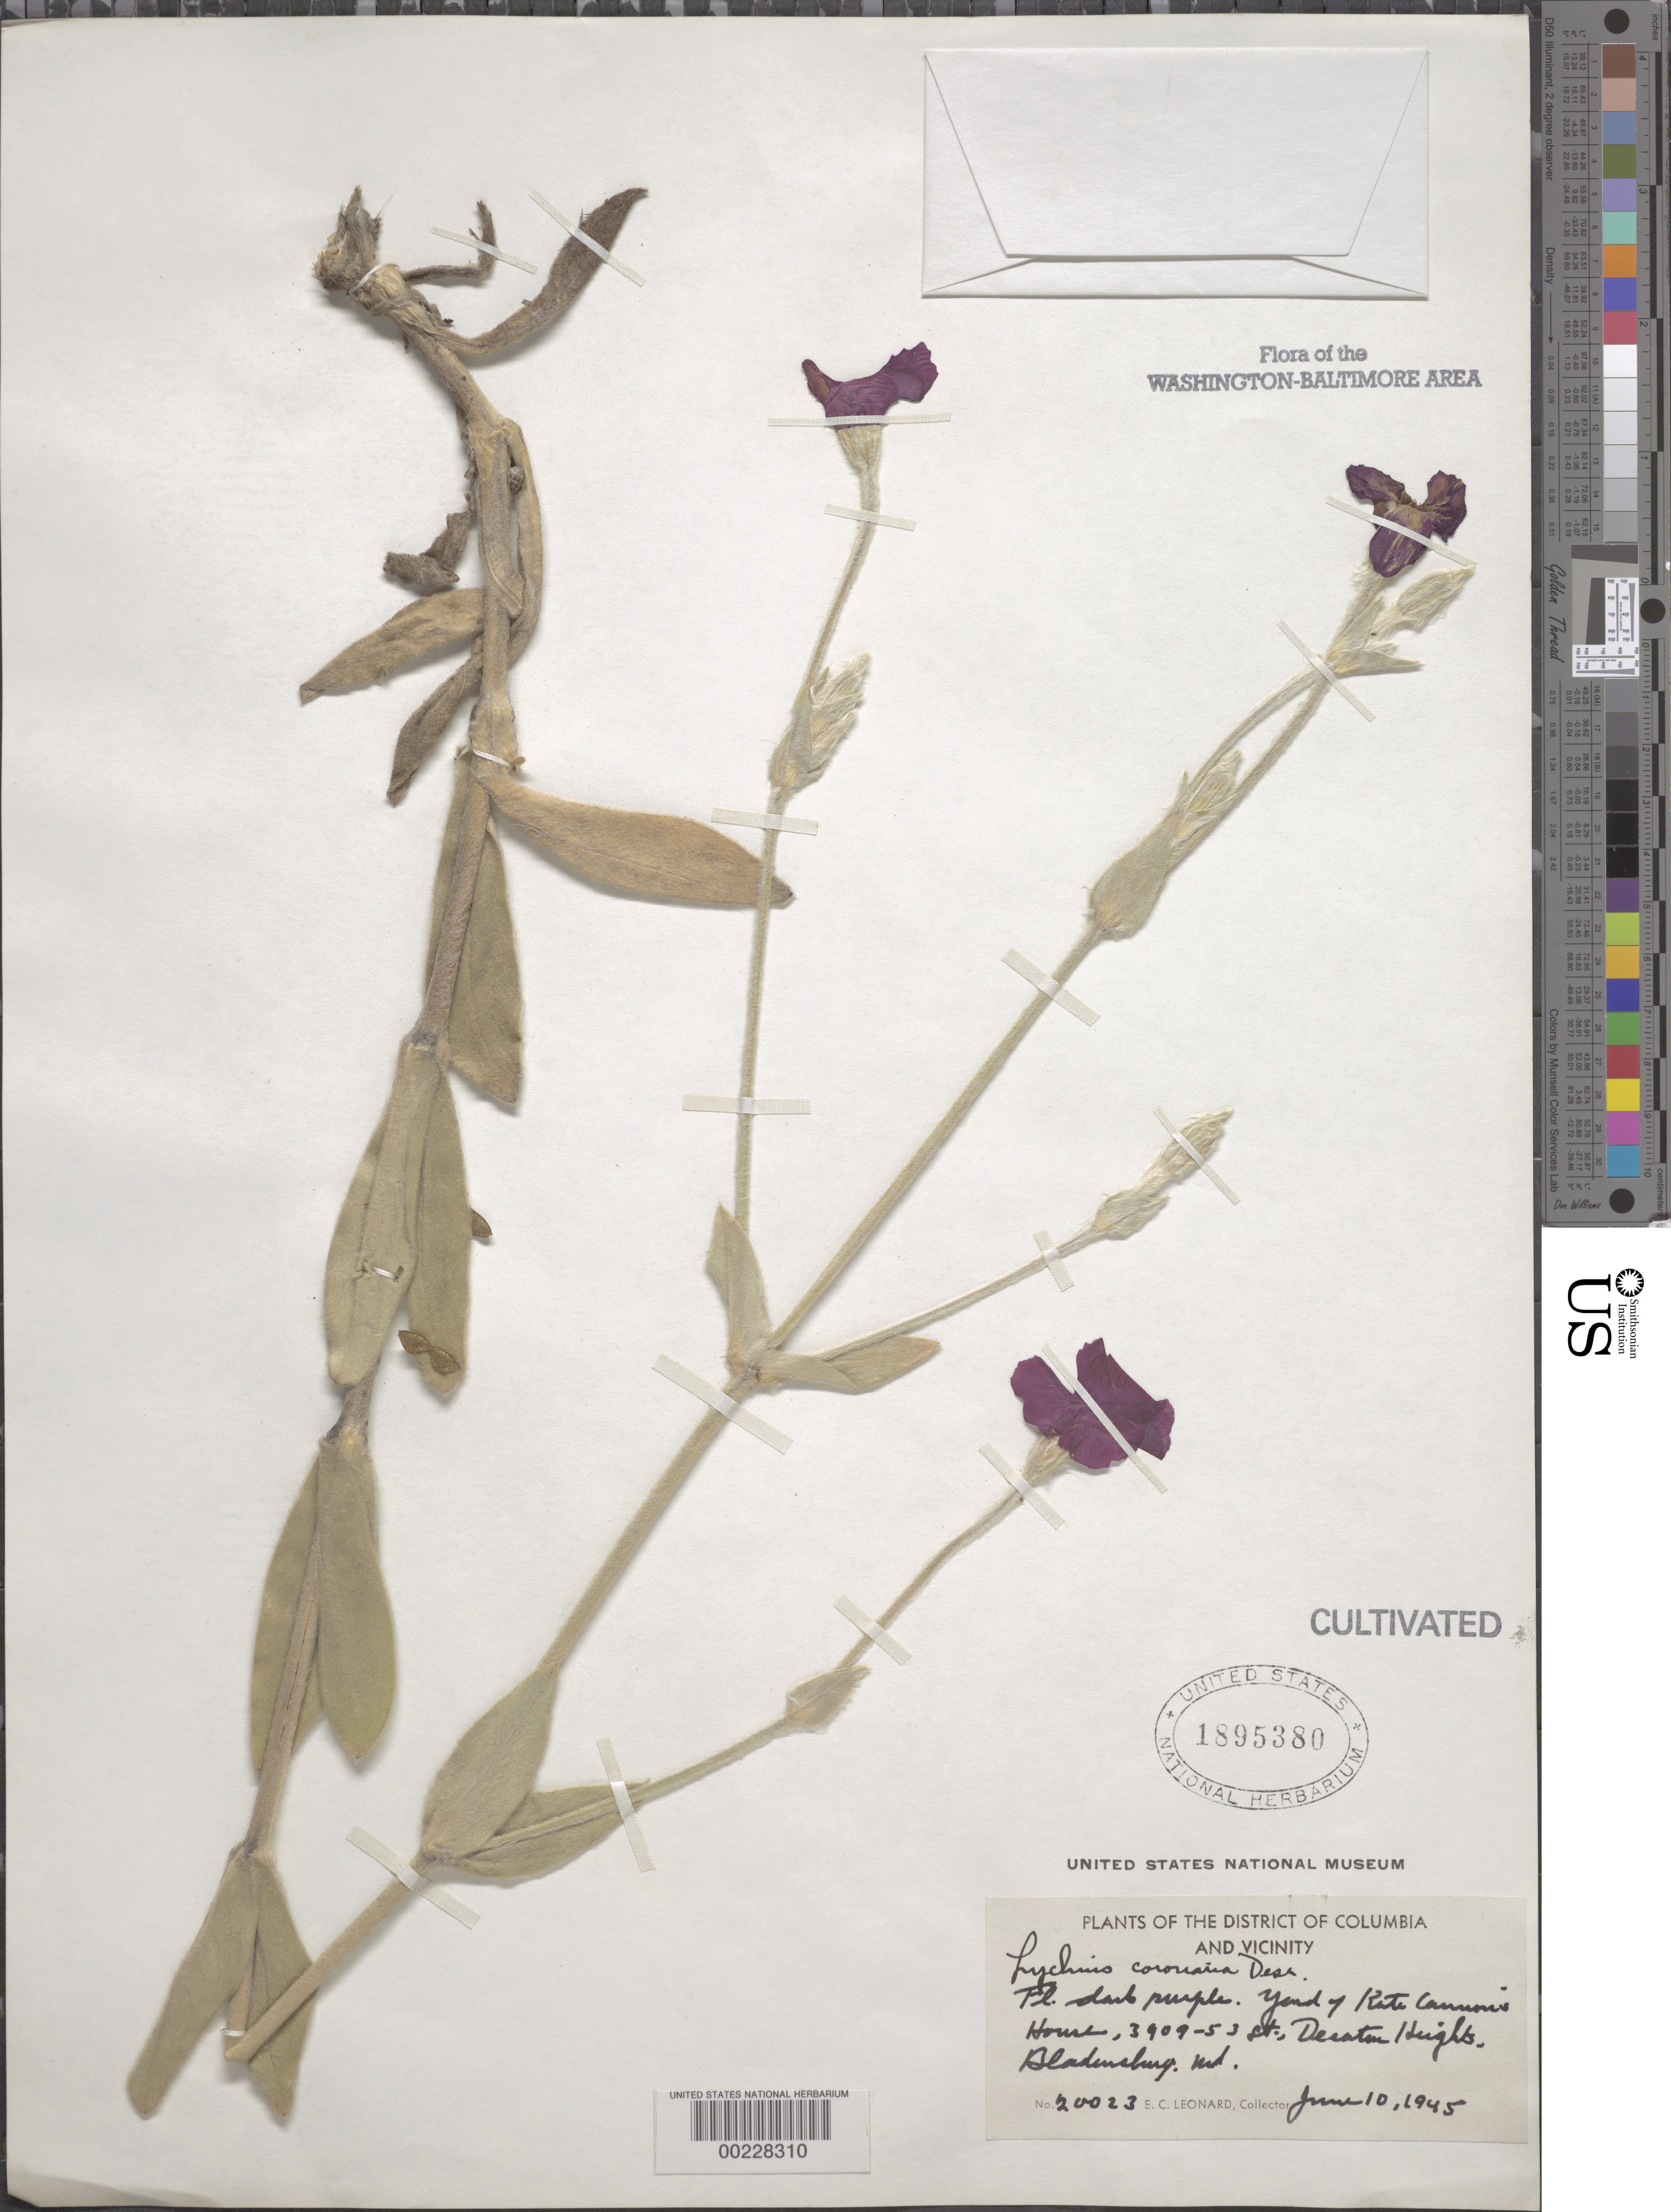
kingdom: Plantae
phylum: Tracheophyta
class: Magnoliopsida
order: Caryophyllales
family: Caryophyllaceae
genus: Silene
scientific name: Silene coronaria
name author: (L.) Clairv.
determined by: Strong, Mark T., (BOT), Smithsonian Institution - National Museum of Natural History (UNITED STATES)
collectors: E. C. Leonard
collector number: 20023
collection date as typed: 10 Jun 1945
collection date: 1945-06-10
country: United States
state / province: Maryland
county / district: Prince George's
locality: Bladensburg, yard of Kate Cannon's House 3909 53 St, Decatur Hts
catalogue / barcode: US 1895380